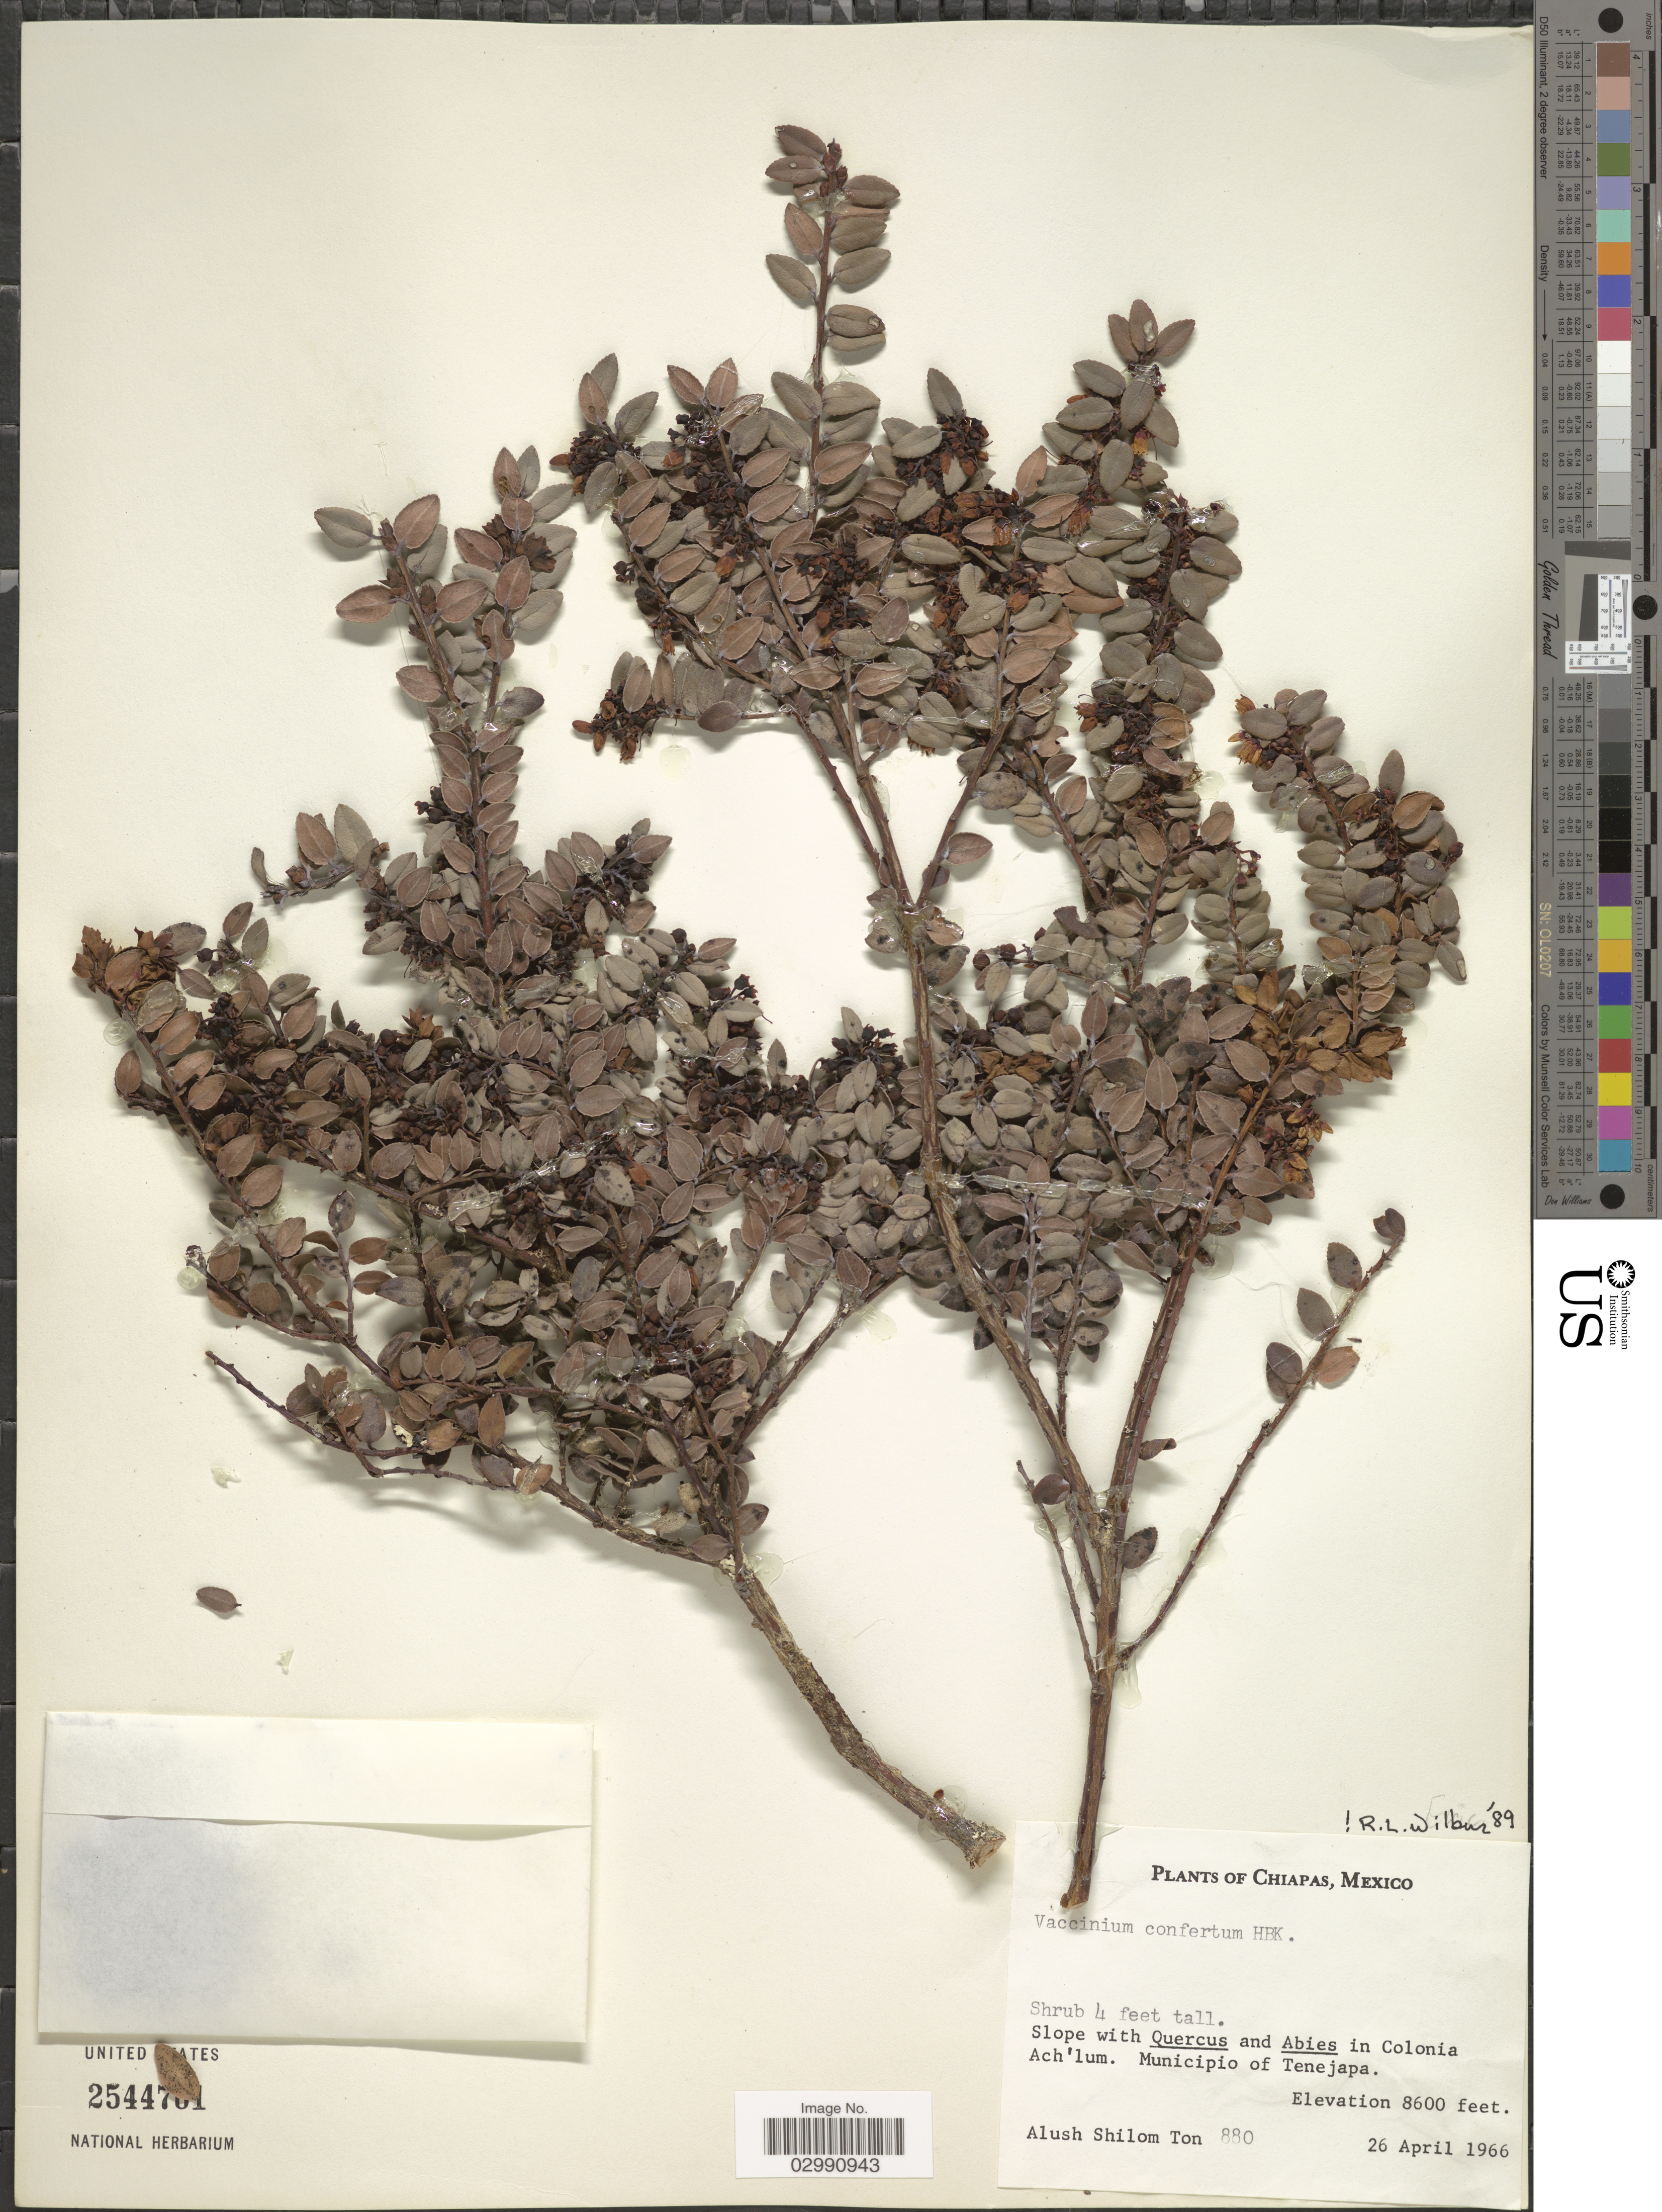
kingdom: Plantae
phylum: Tracheophyta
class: Magnoliopsida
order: Ericales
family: Ericaceae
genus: Vaccinium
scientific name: Vaccinium confertum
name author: Kunth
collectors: A. M. Ton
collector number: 880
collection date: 1966-04-26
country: Mexico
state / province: Chiapas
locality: In Colonia Ach'lum. Municipio of Tenejapa.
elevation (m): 2621